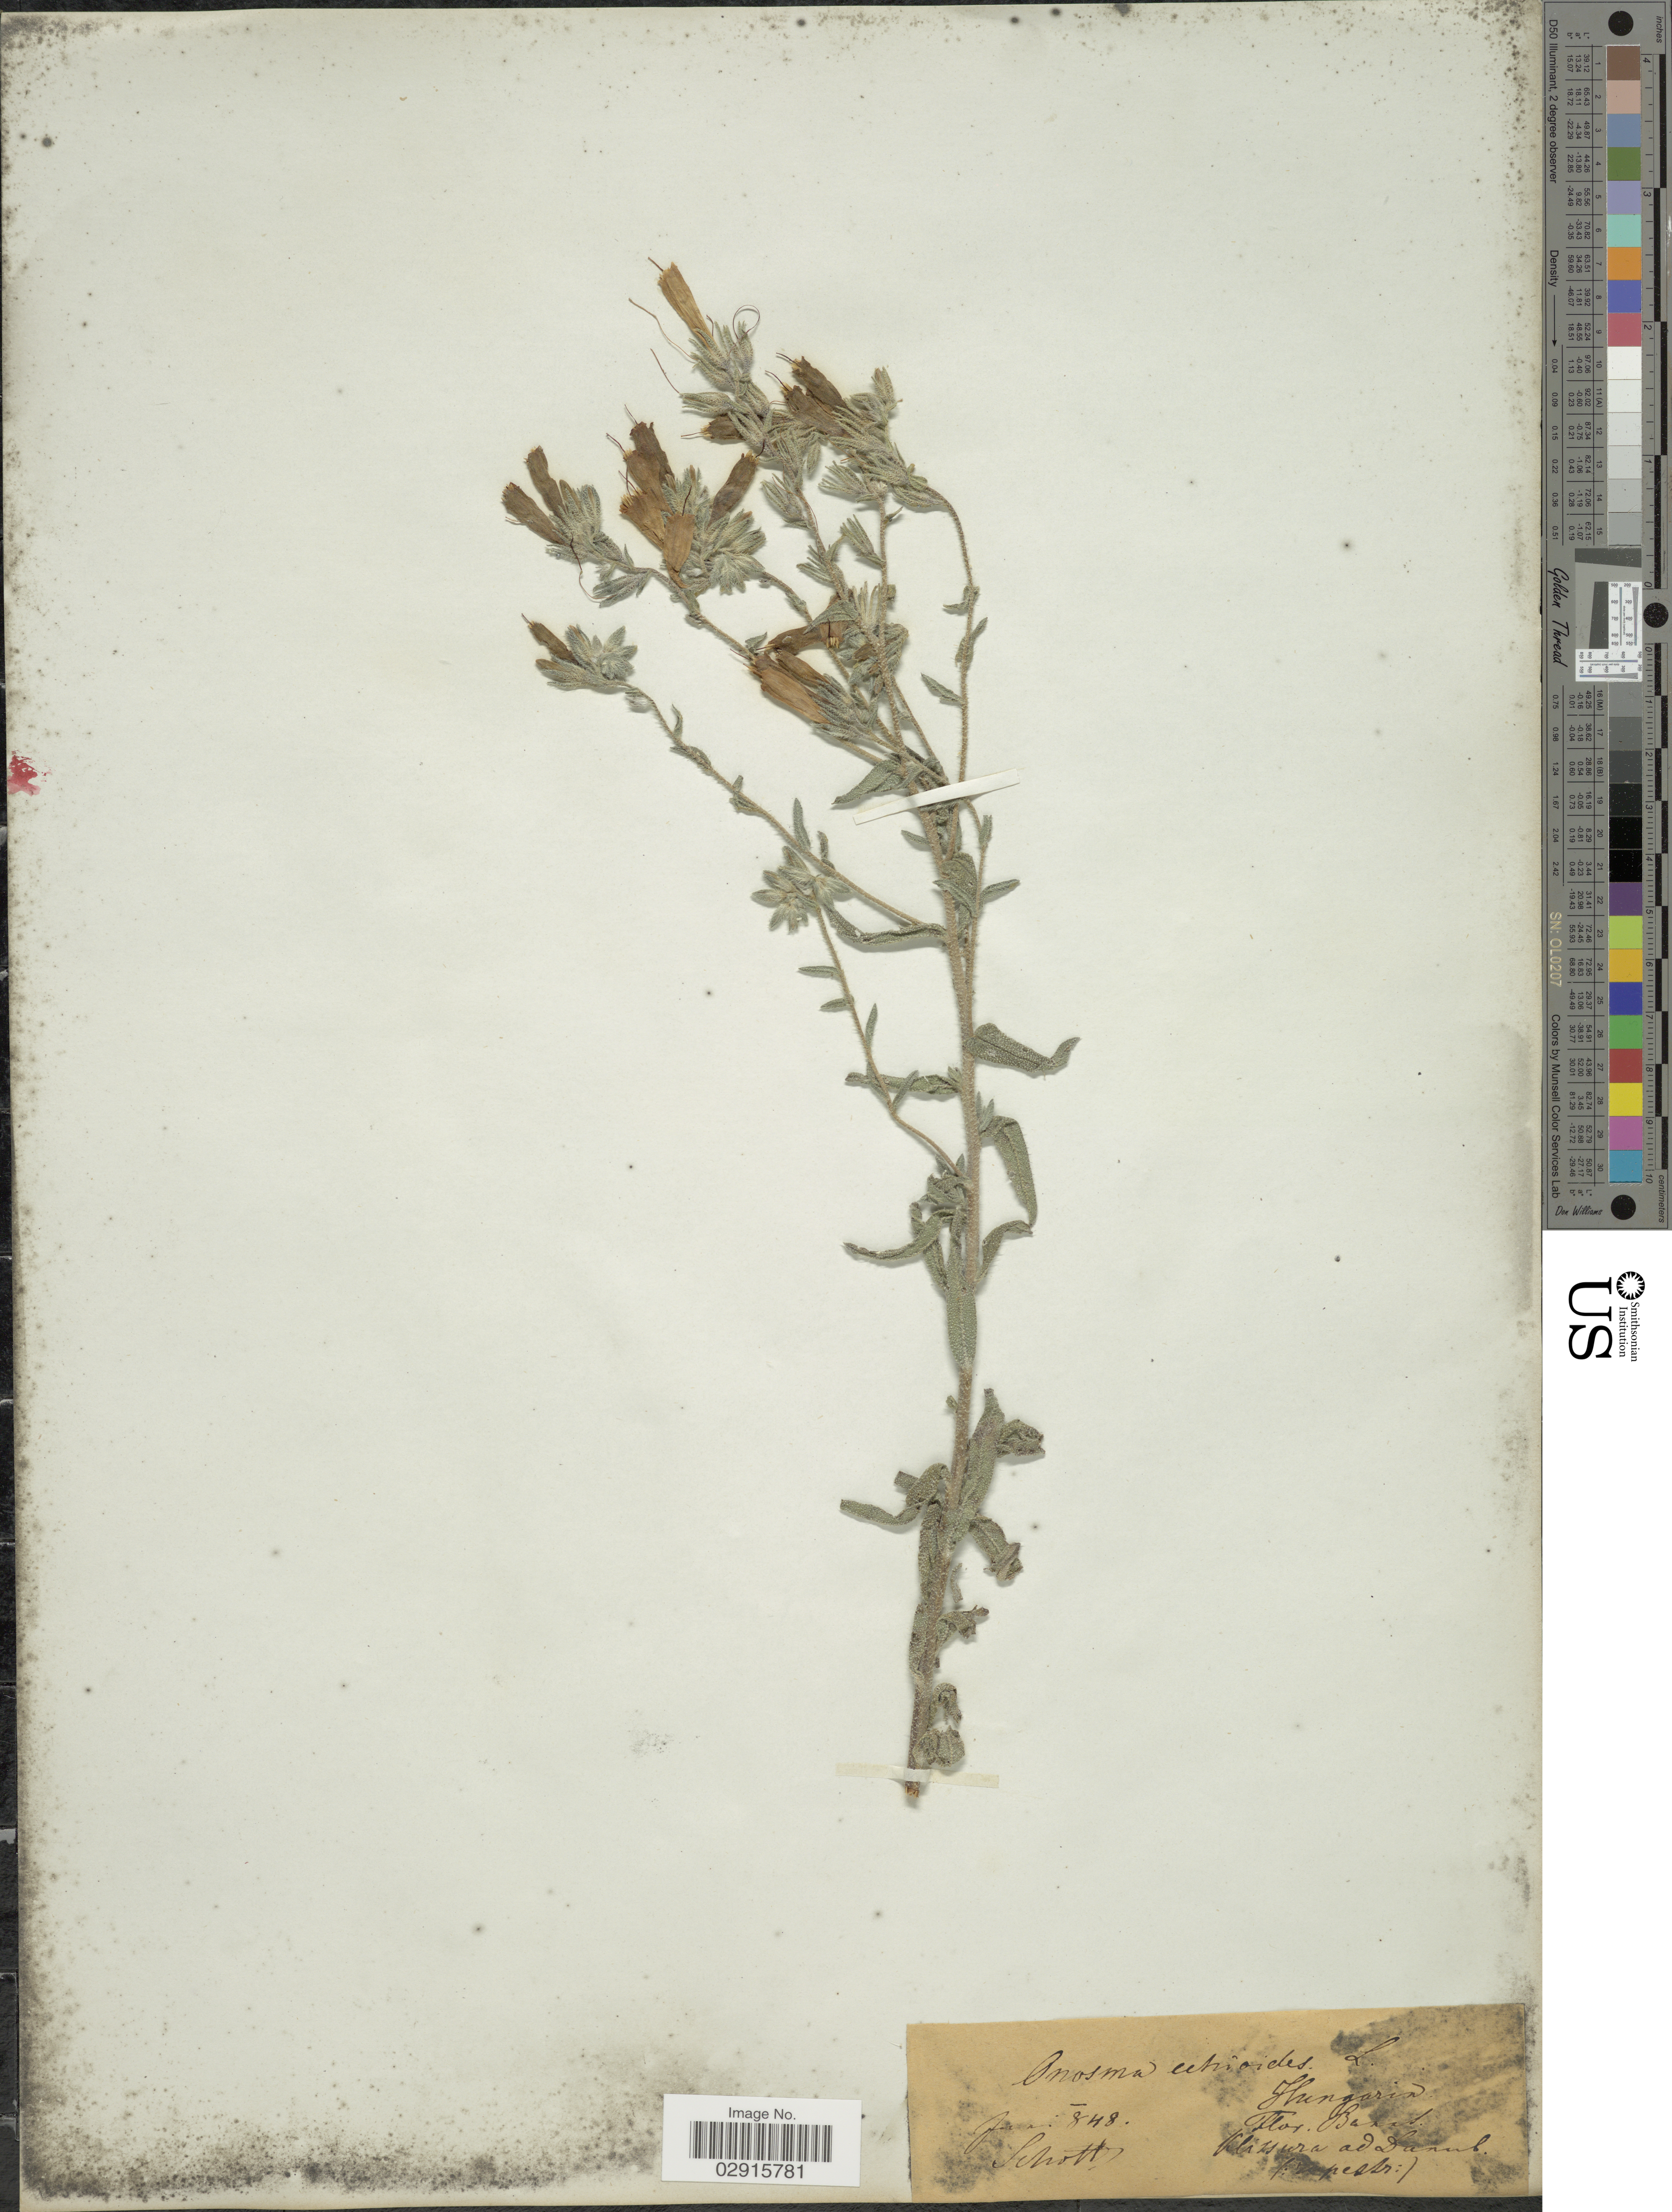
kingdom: Plantae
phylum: Tracheophyta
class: Magnoliopsida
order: Boraginales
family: Boraginaceae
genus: Onosma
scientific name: Onosma echioides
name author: L.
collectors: Schott, --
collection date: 1848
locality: Klissura ad Danub (rupestr.).